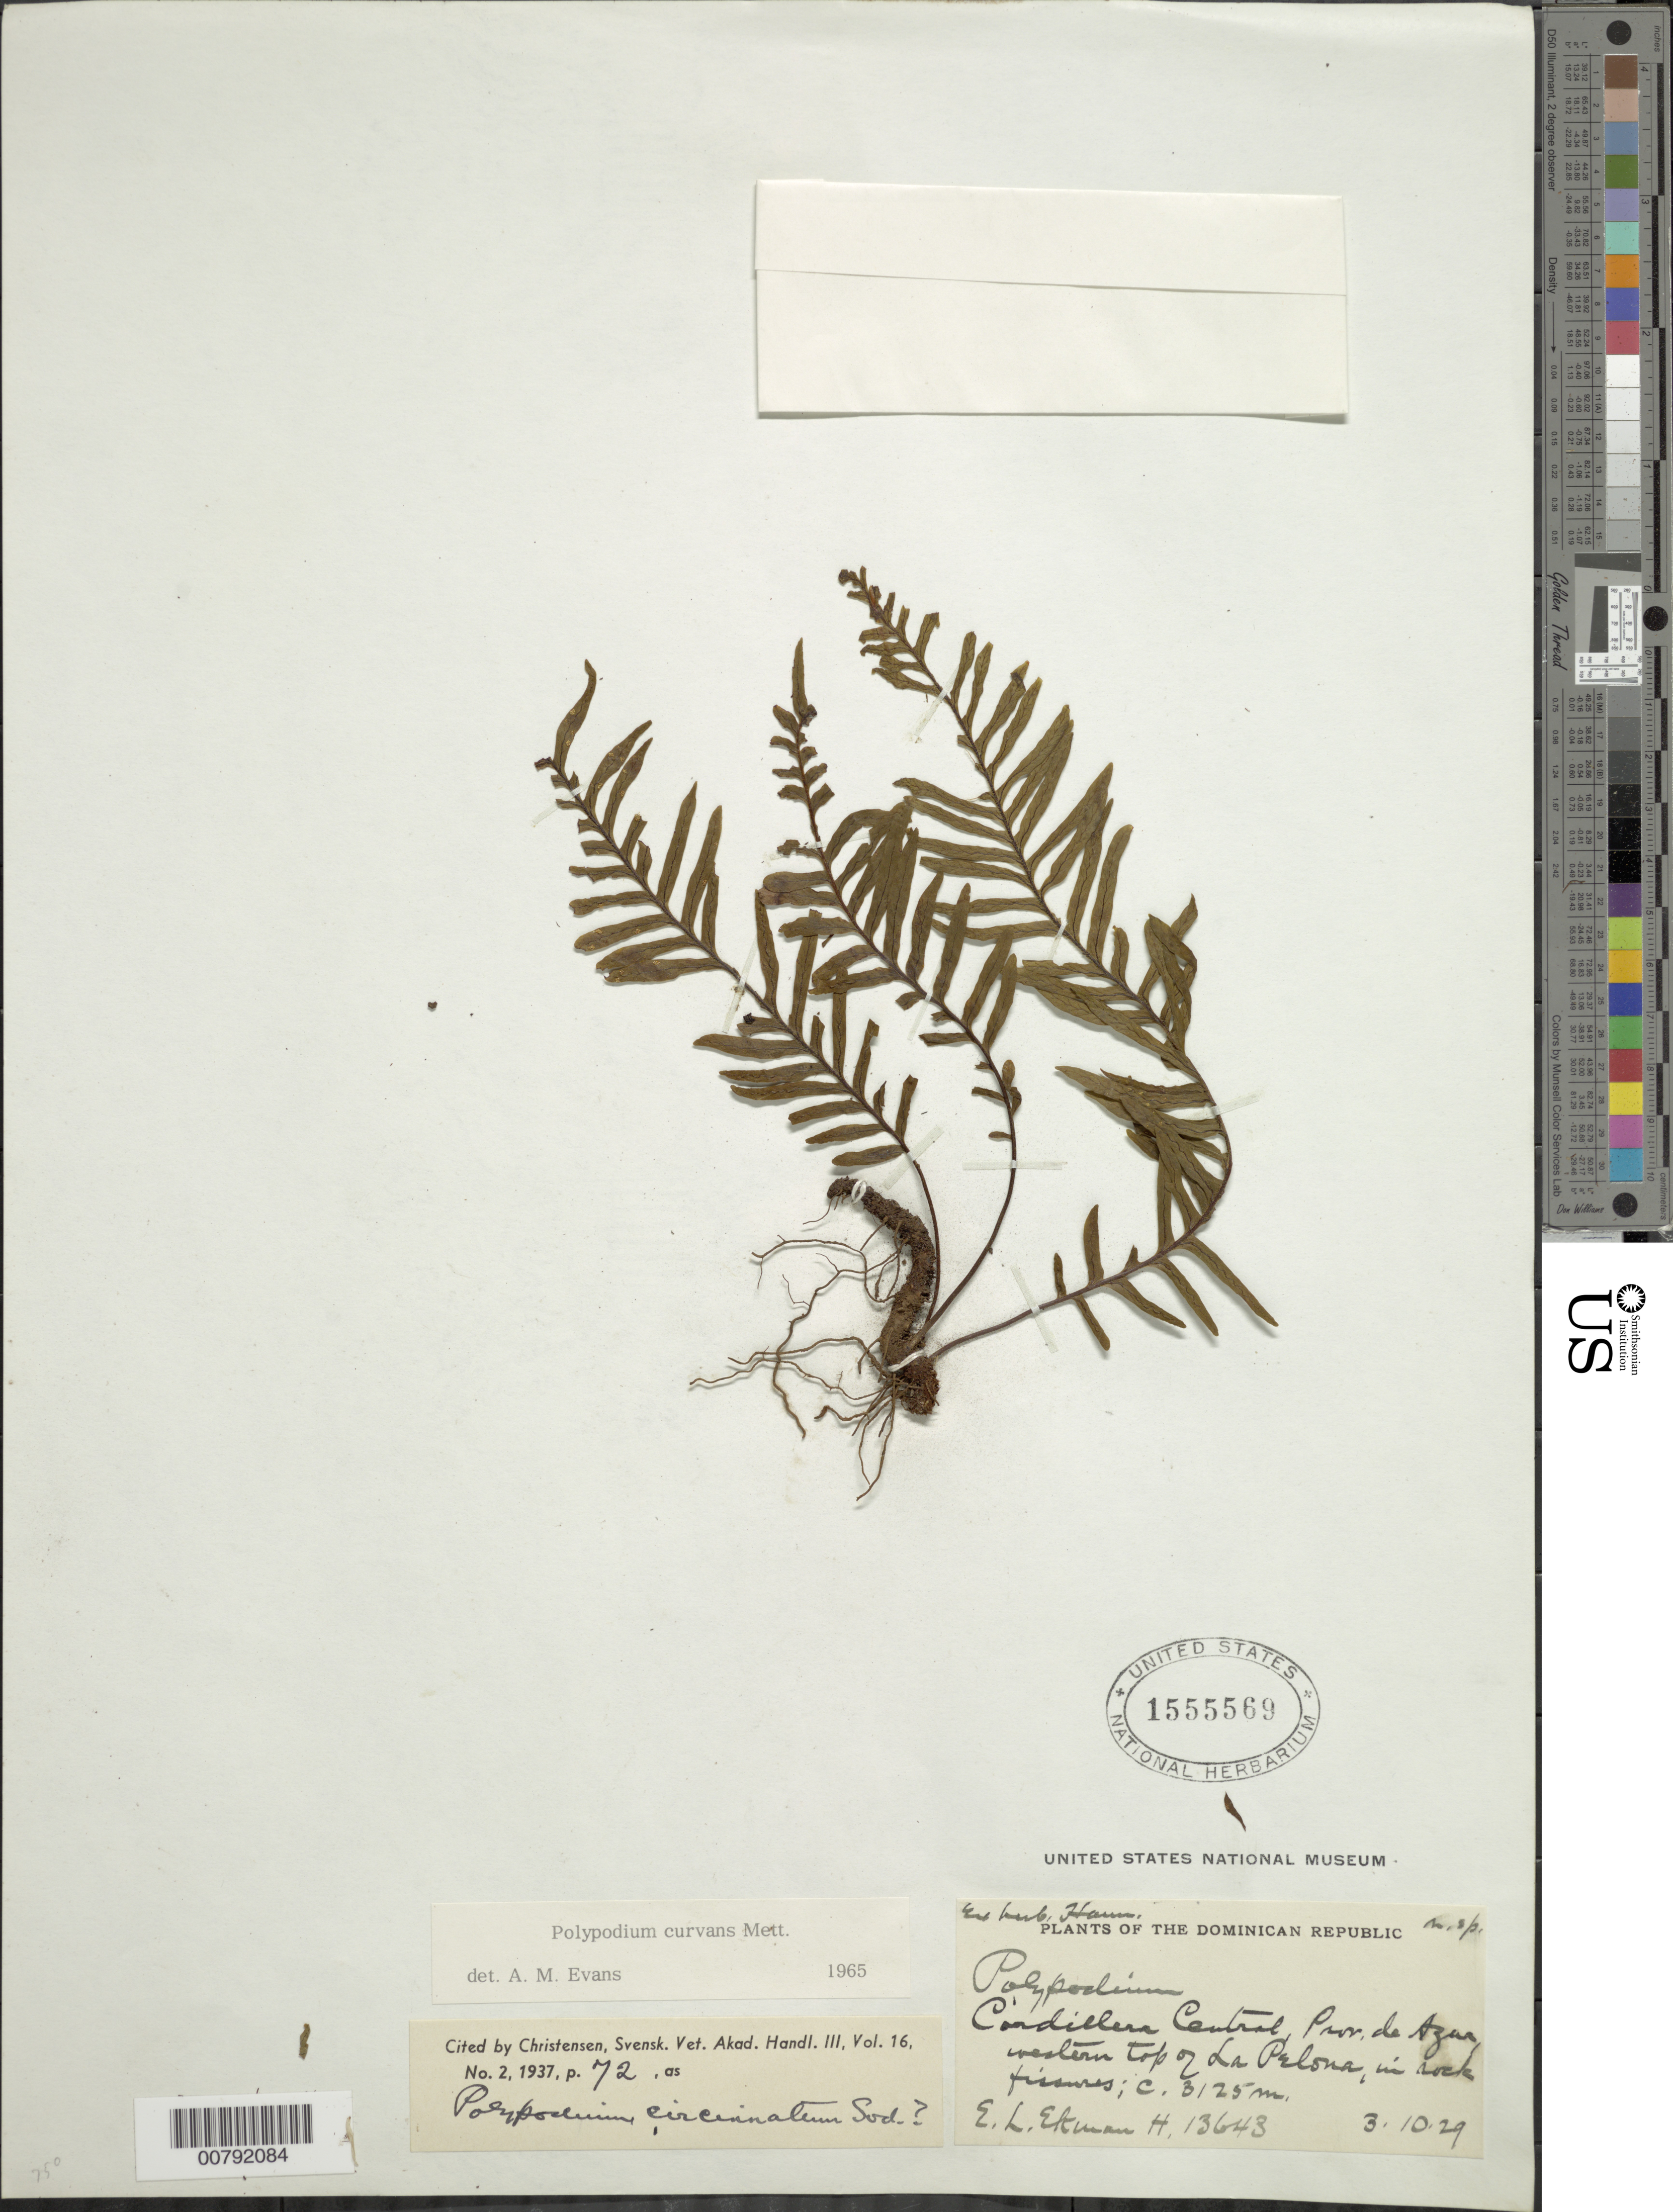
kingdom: Plantae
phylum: Tracheophyta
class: Polypodiopsida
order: Polypodiales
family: Polypodiaceae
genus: Pecluma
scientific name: Pecluma curvans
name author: (Mett.) Price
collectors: E. L. Ekman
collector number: H 13643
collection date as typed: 03 Oct 1929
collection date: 1929-10-03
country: Dominican Republic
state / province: Azua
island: Hispaniola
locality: Cordillera Central, W top of La Pelona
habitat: Rock fissures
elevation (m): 3125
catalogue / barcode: US 1555569